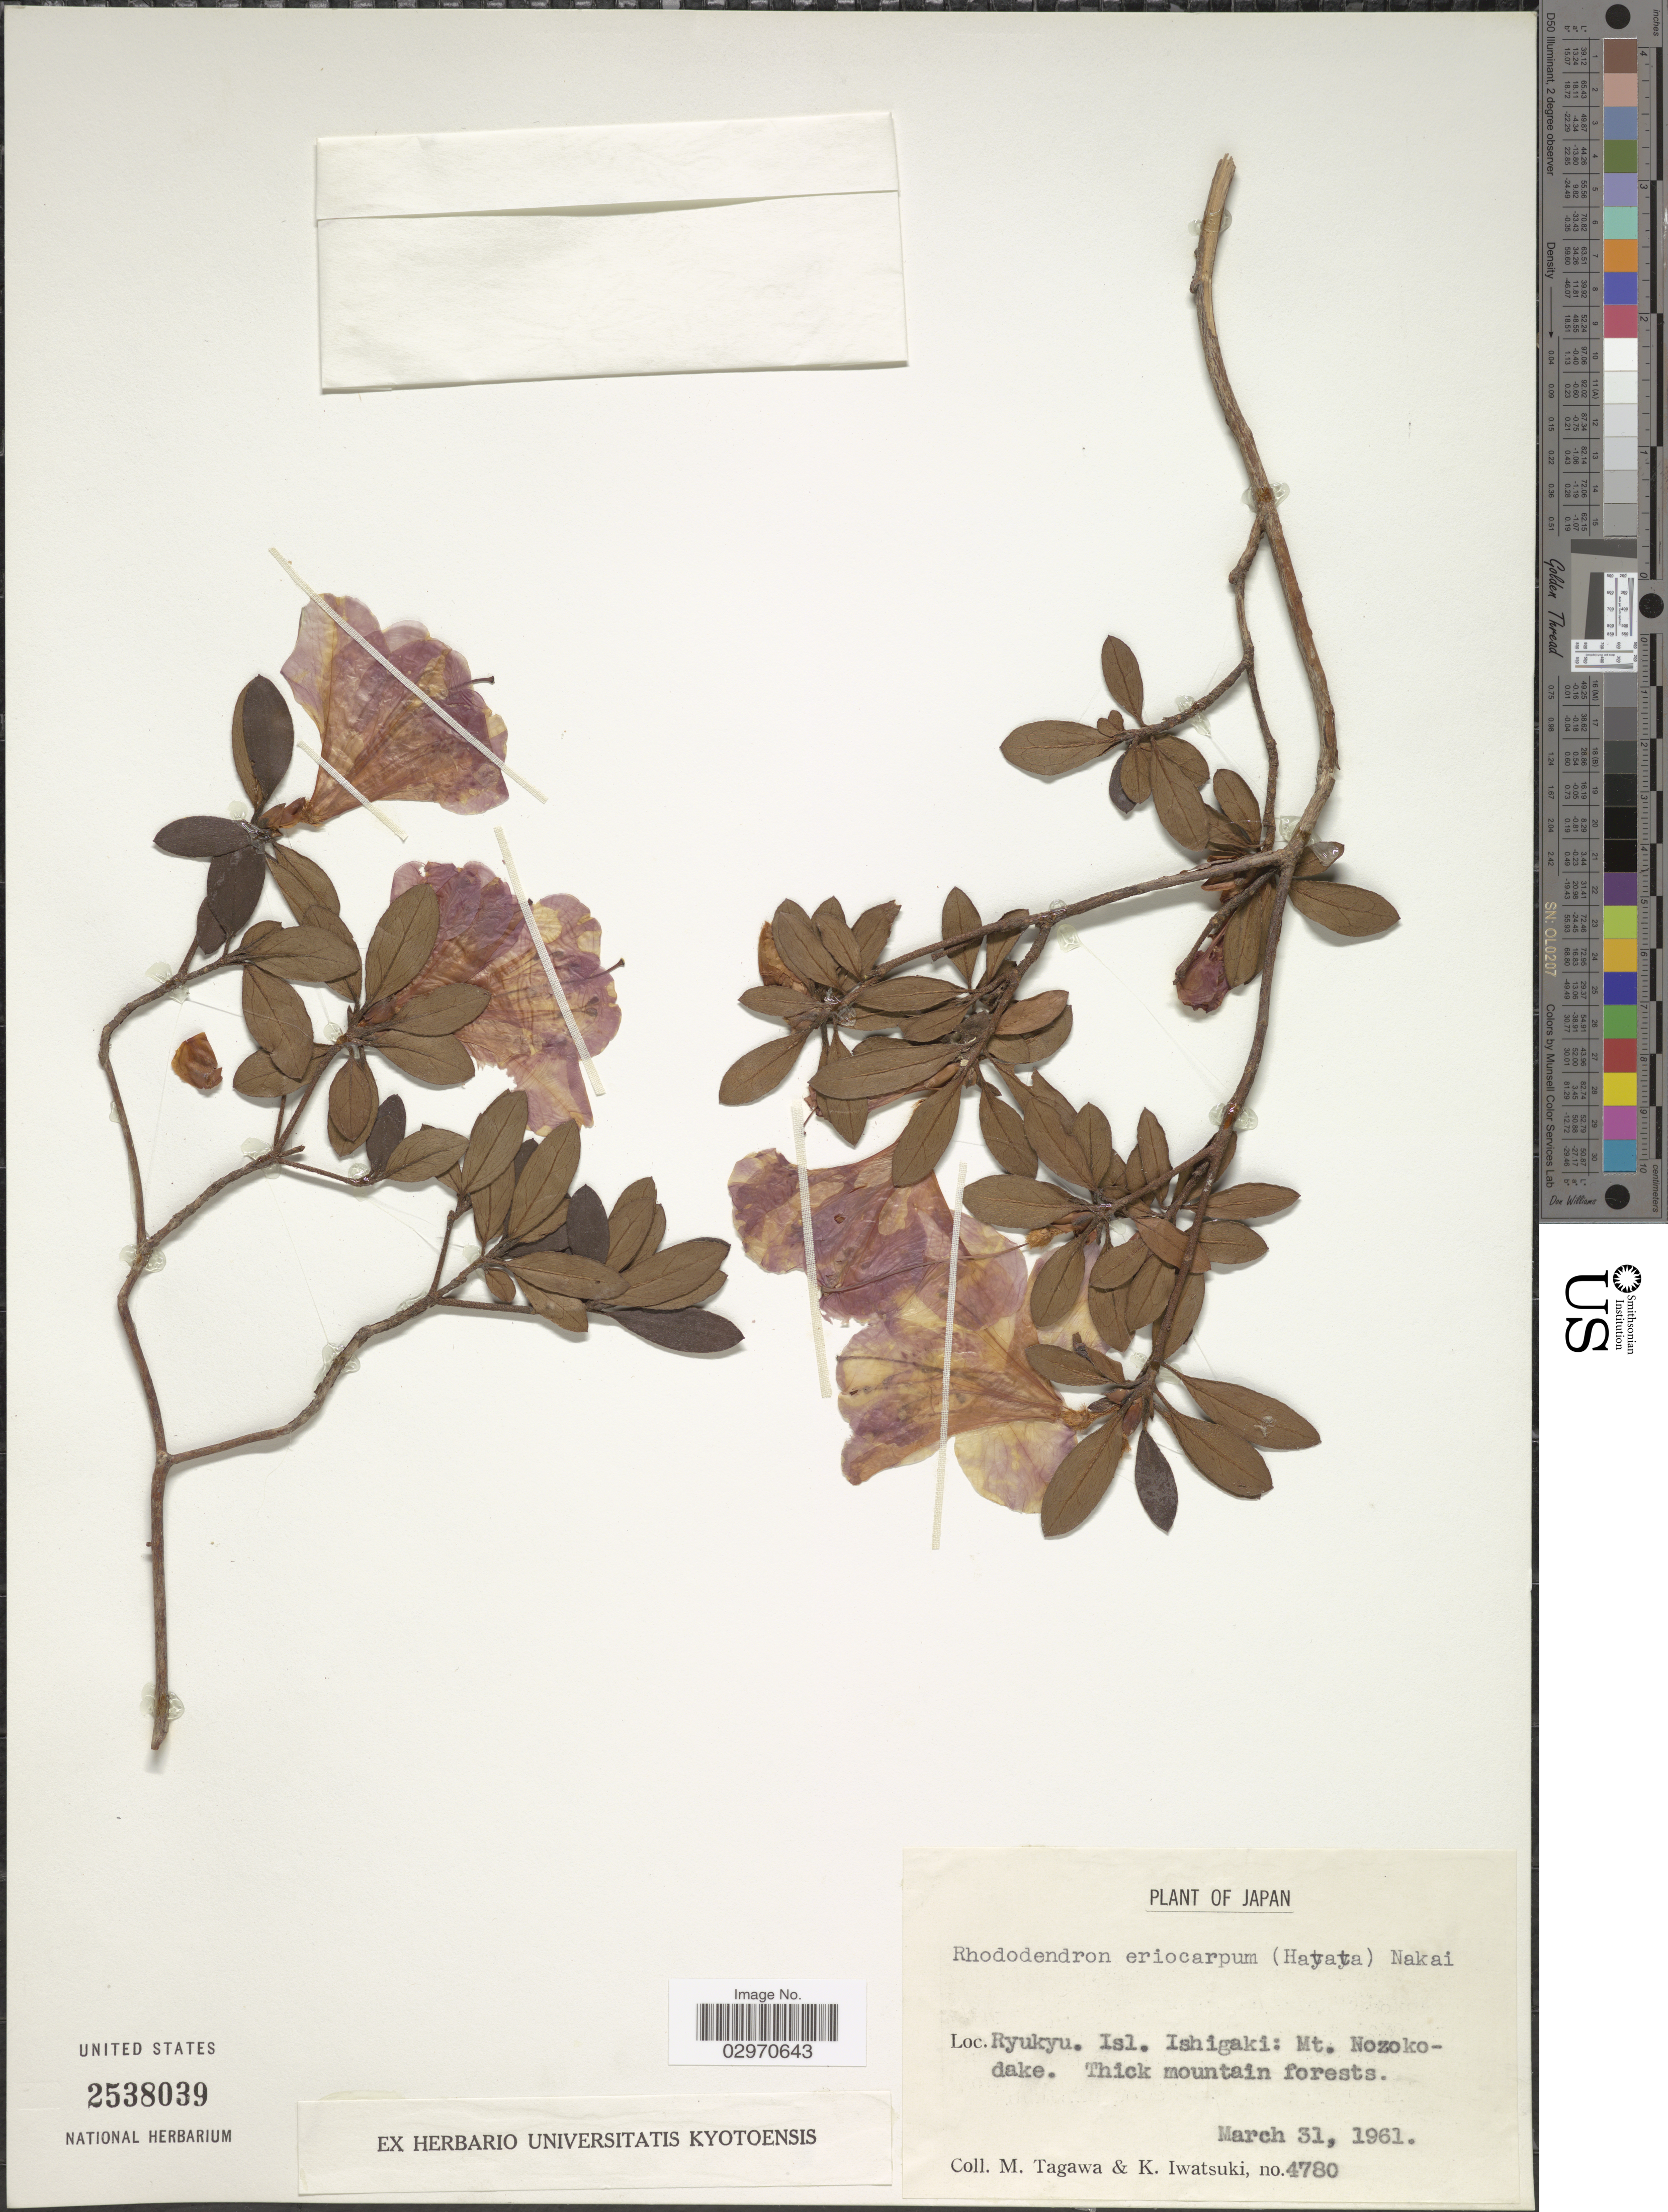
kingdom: Plantae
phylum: Tracheophyta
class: Magnoliopsida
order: Ericales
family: Ericaceae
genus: Rhododendron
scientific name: Rhododendron eriocarpum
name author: Nakai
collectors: M. Tagawa & K. Iwatsuki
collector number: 4780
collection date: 1961-03-31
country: Japan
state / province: Okinawa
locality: Ryukyu. Isl. Ishigaki: Mt. Nozokodake.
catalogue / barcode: US 2538039